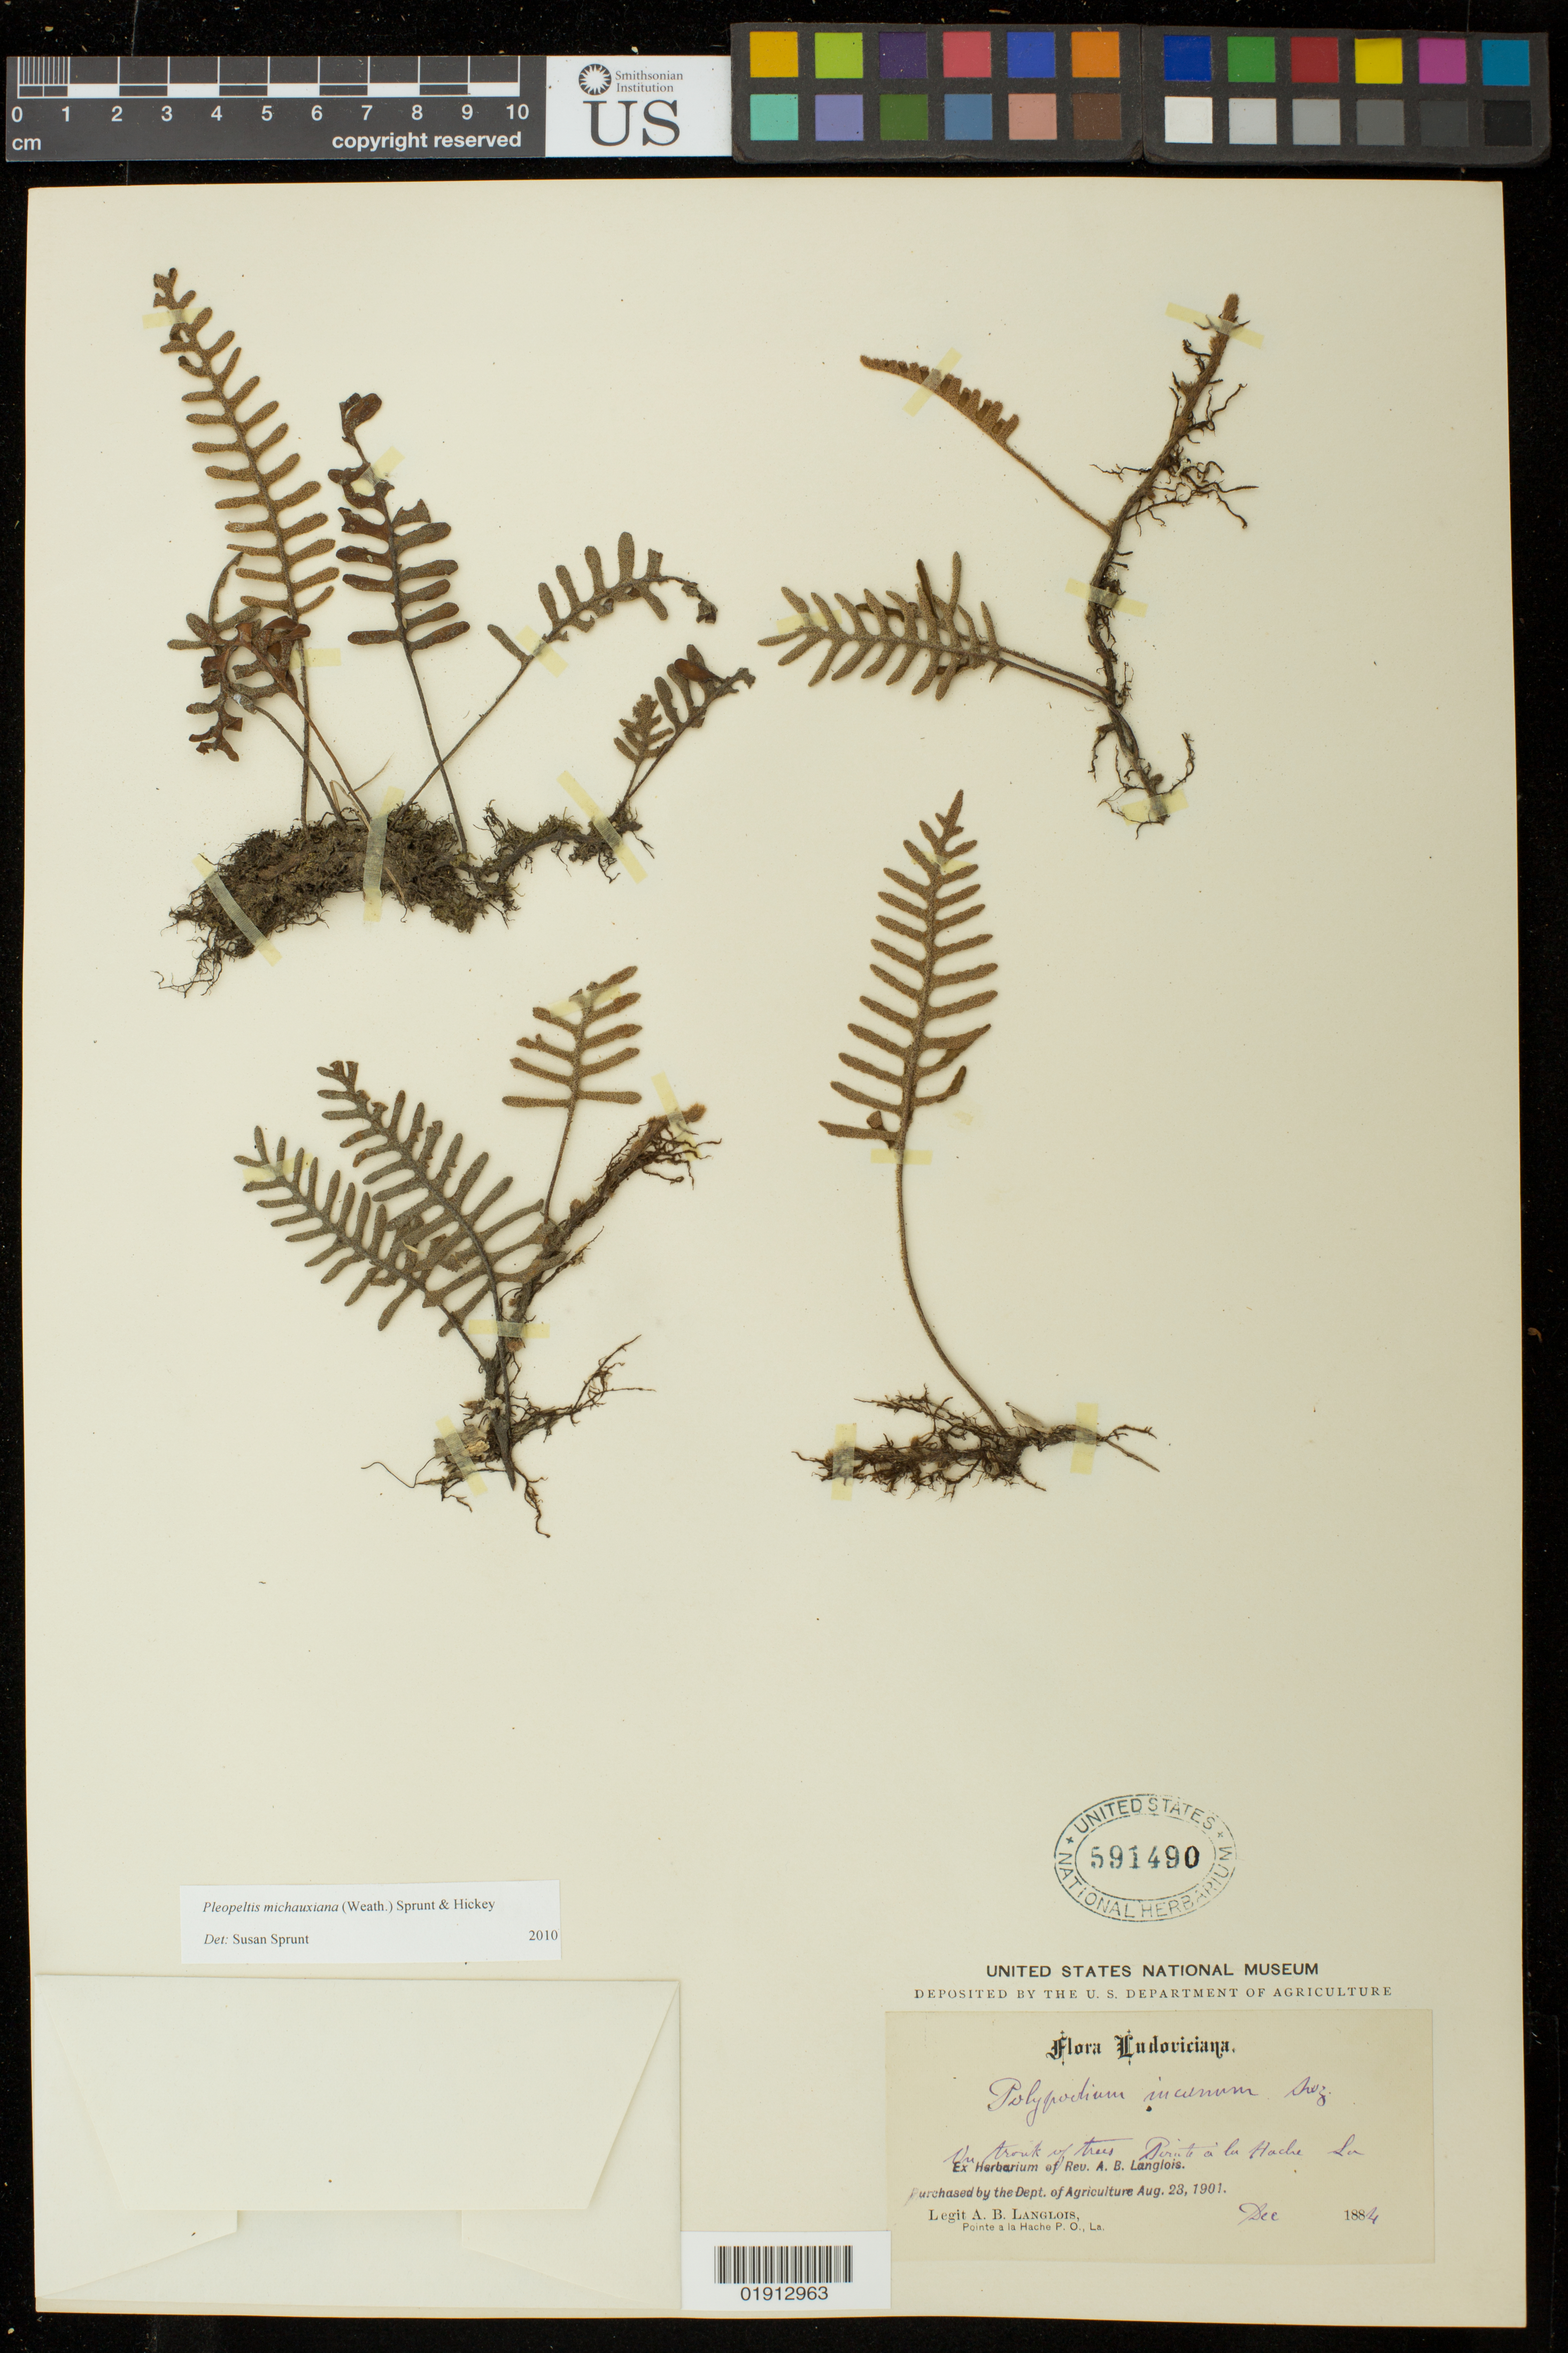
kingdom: Plantae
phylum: Tracheophyta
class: Polypodiopsida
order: Polypodiales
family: Polypodiaceae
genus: Pleopeltis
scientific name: Pleopeltis michauxiana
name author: (Weath.) Hickey & Sprunt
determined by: Sprunt, S. V.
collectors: A. B. Langlois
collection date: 1884-12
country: United States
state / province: Louisiana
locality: Pointe a la Hache P. O., La.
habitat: On trunk of trees.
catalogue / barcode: US 591490